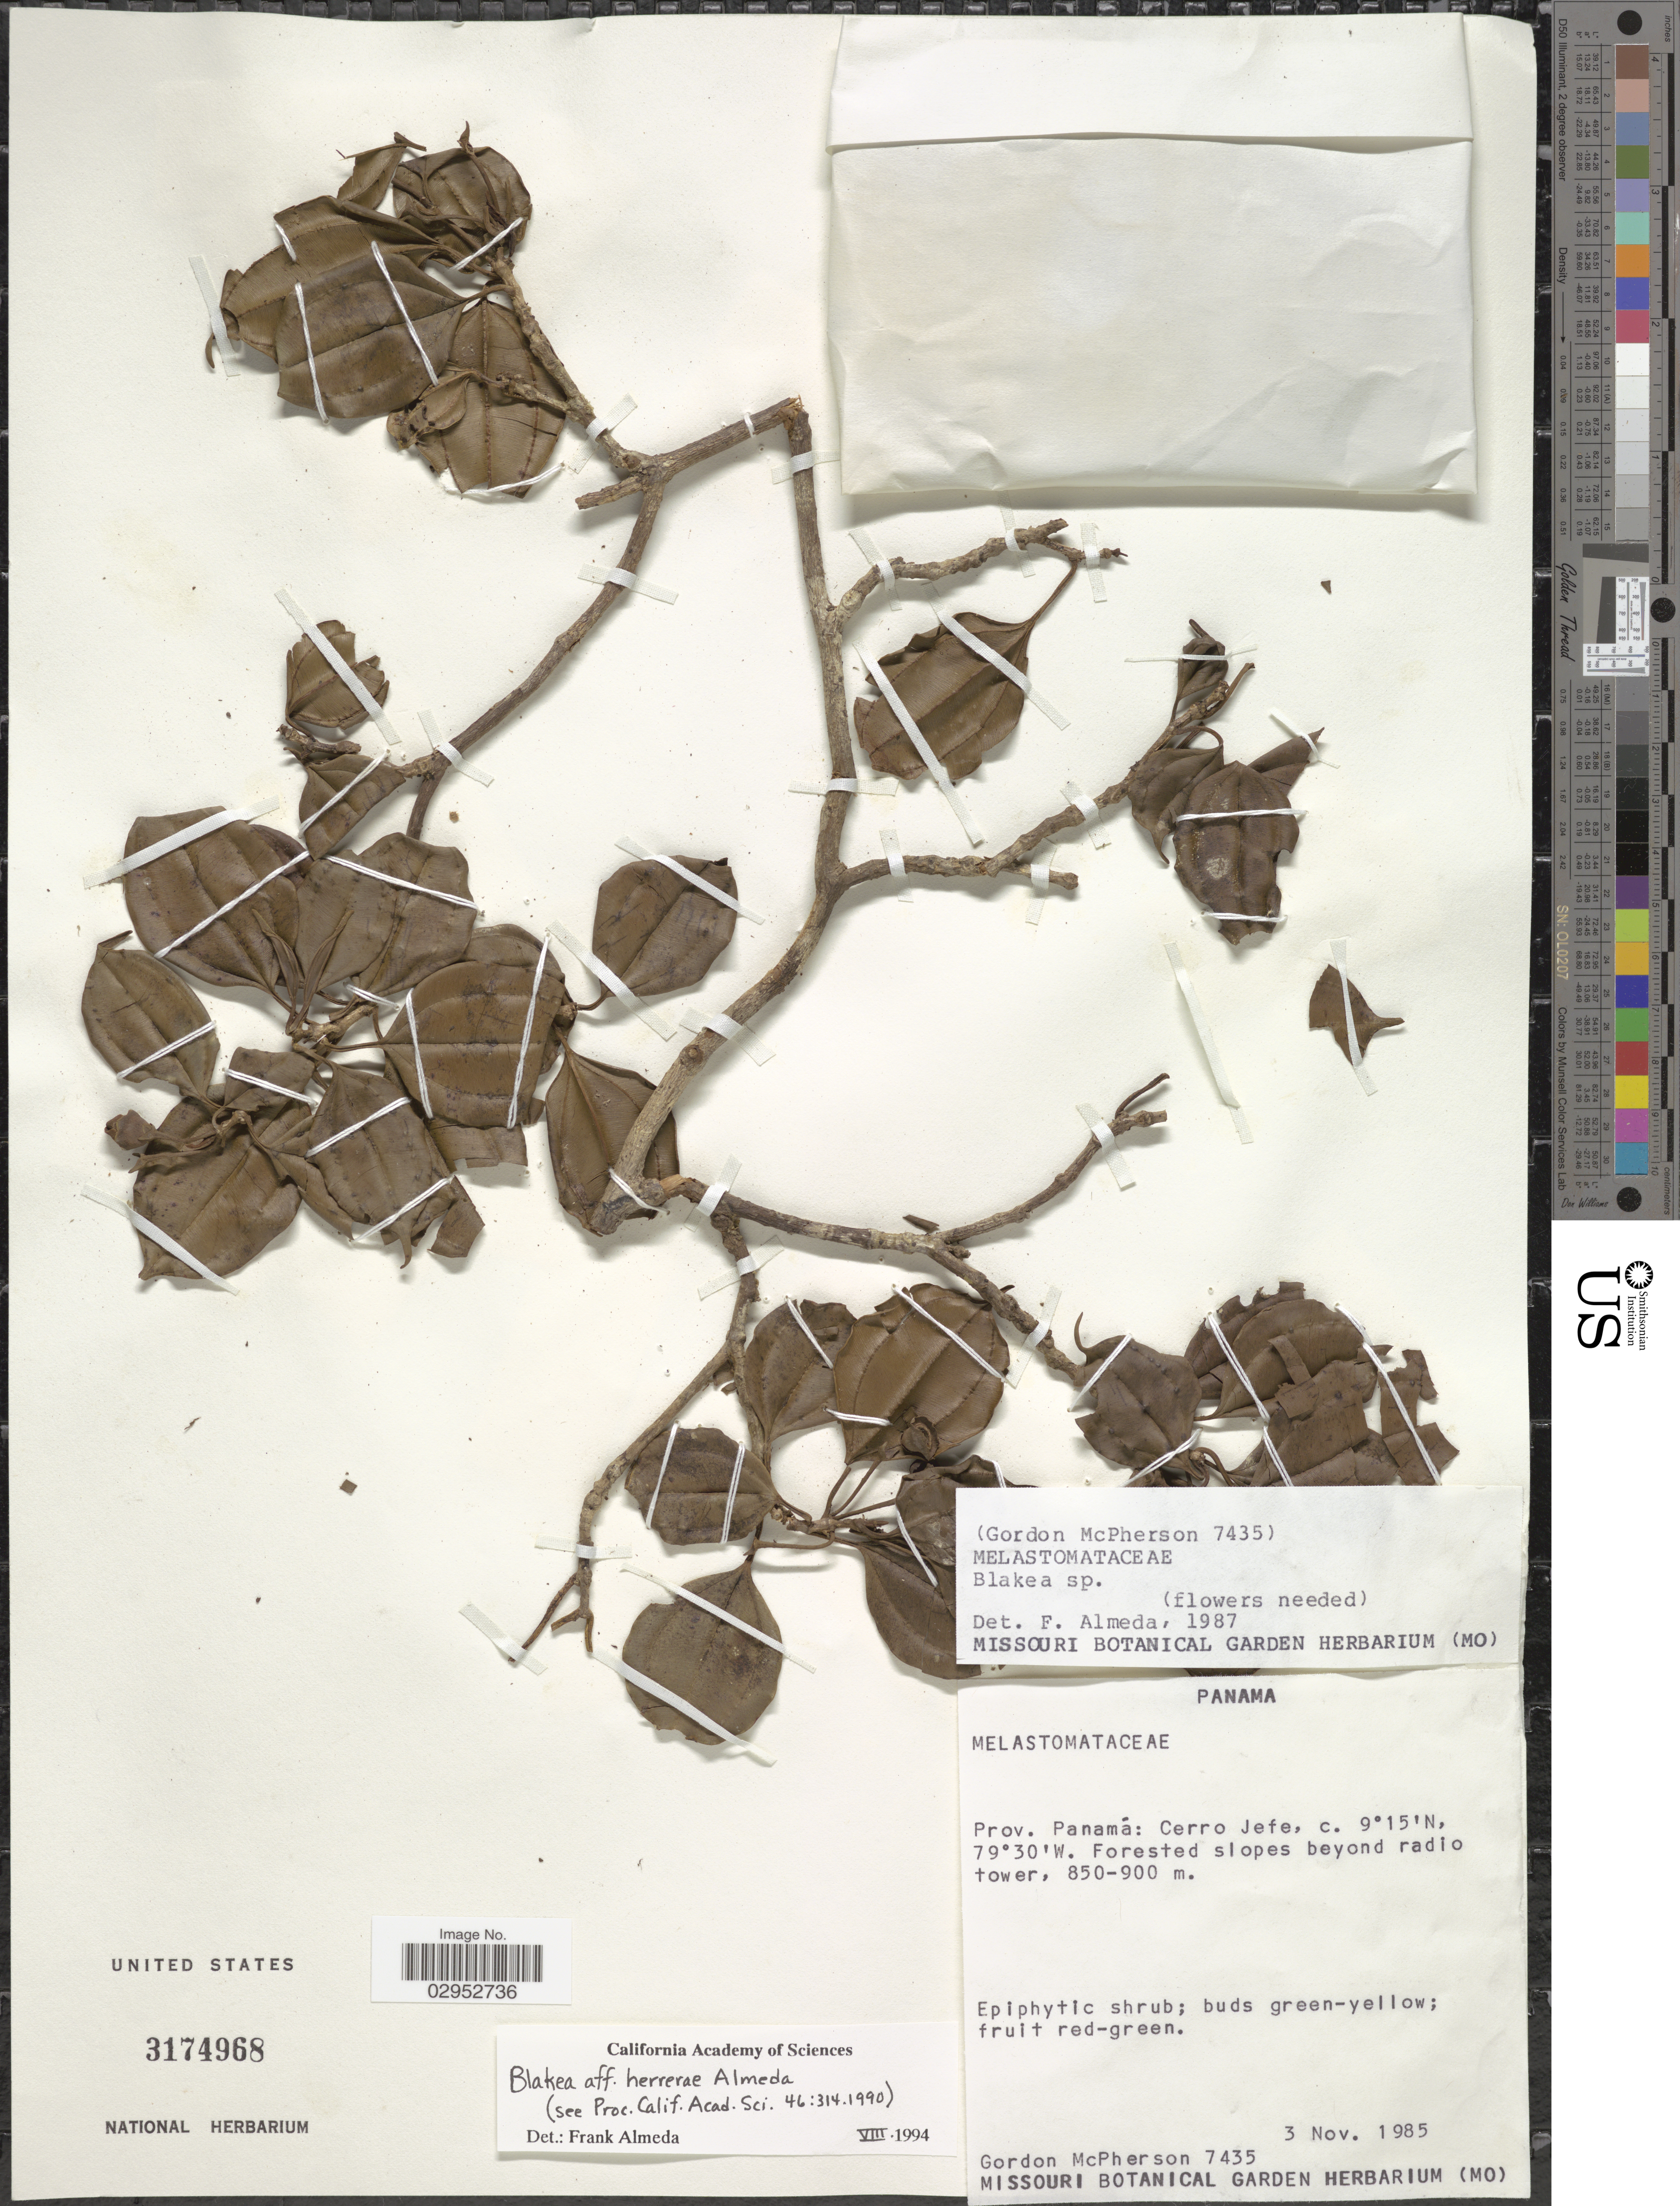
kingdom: Plantae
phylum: Tracheophyta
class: Magnoliopsida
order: Myrtales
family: Melastomataceae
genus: Blakea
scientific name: Blakea herrerae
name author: Almeda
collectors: G. McPherson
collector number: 7435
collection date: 1985-11-03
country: Panama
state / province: Panamá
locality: Prov. Panamá: Cerro Jefe.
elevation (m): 850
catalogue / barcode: US 3174968